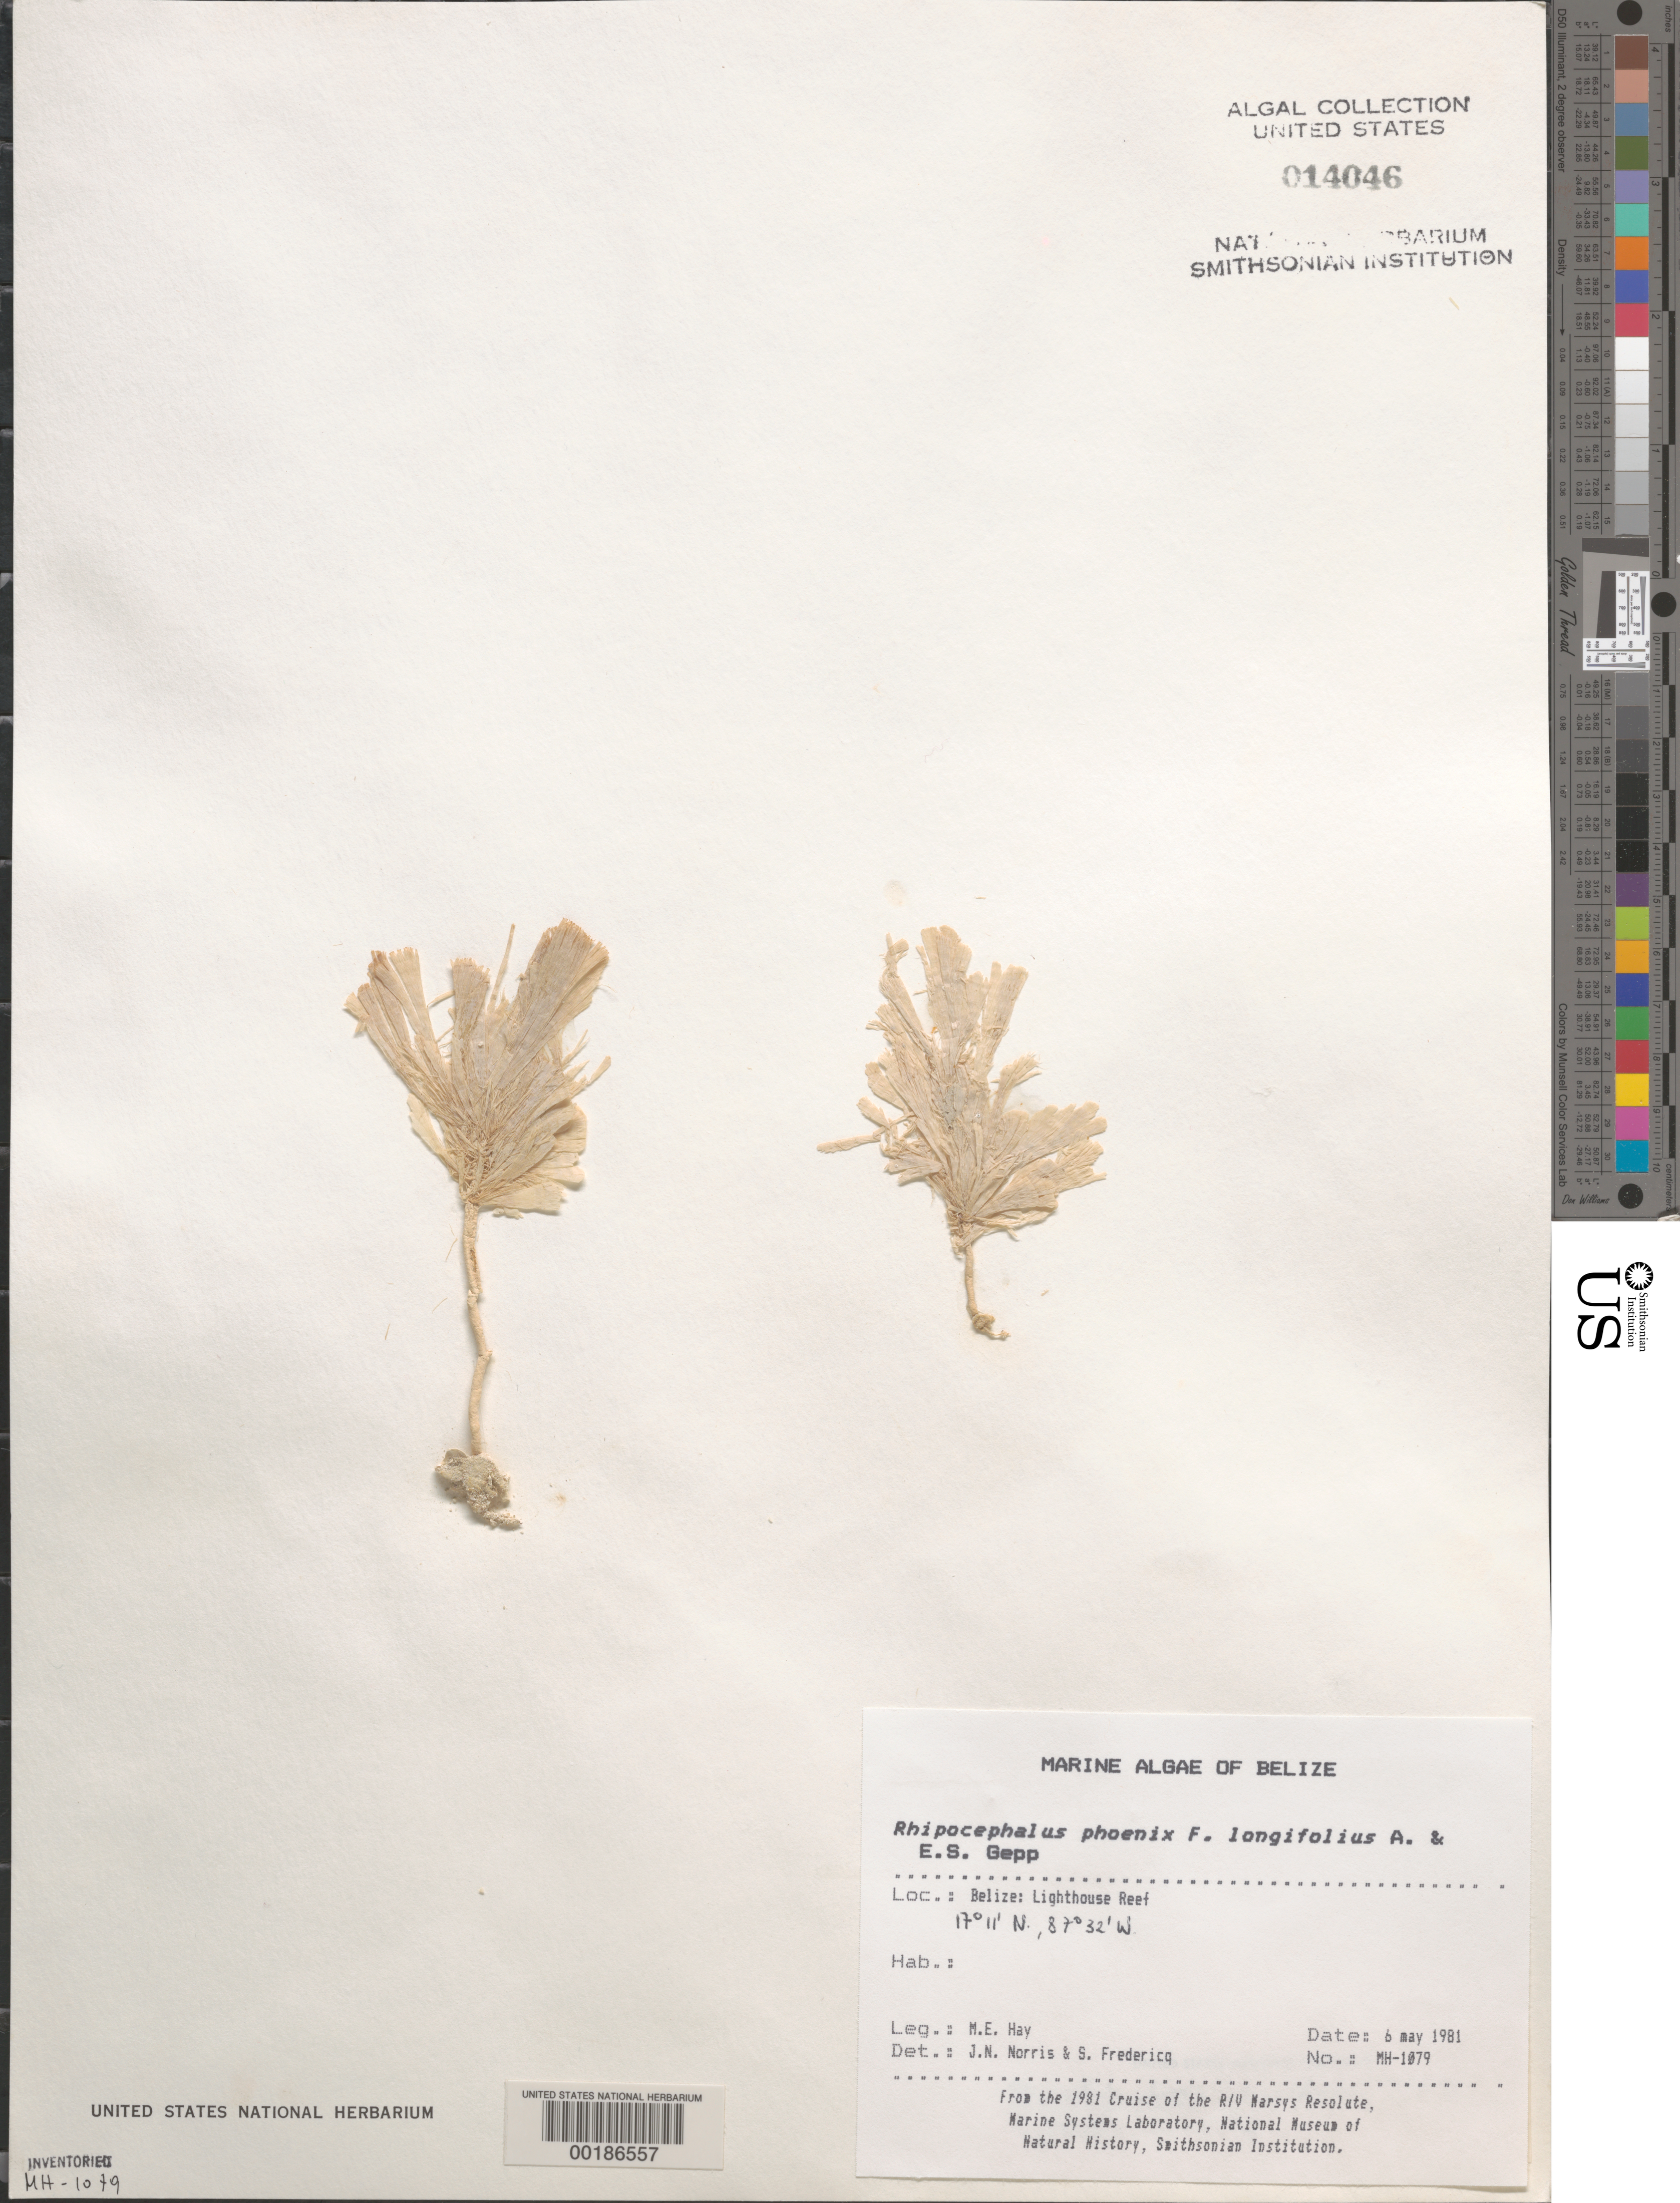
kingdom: Plantae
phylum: Chlorophyta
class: Ulvophyceae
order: Bryopsidales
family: Udoteaceae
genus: Rhipocephalus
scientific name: Rhipocephalus phoenix f. longifolius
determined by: Norris, J. N.; Fredericq, S.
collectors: M. E. Hay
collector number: MEH-1079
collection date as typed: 06 May 1981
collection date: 1981-05-06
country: Belize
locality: Lighthouse reef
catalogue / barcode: US 14046